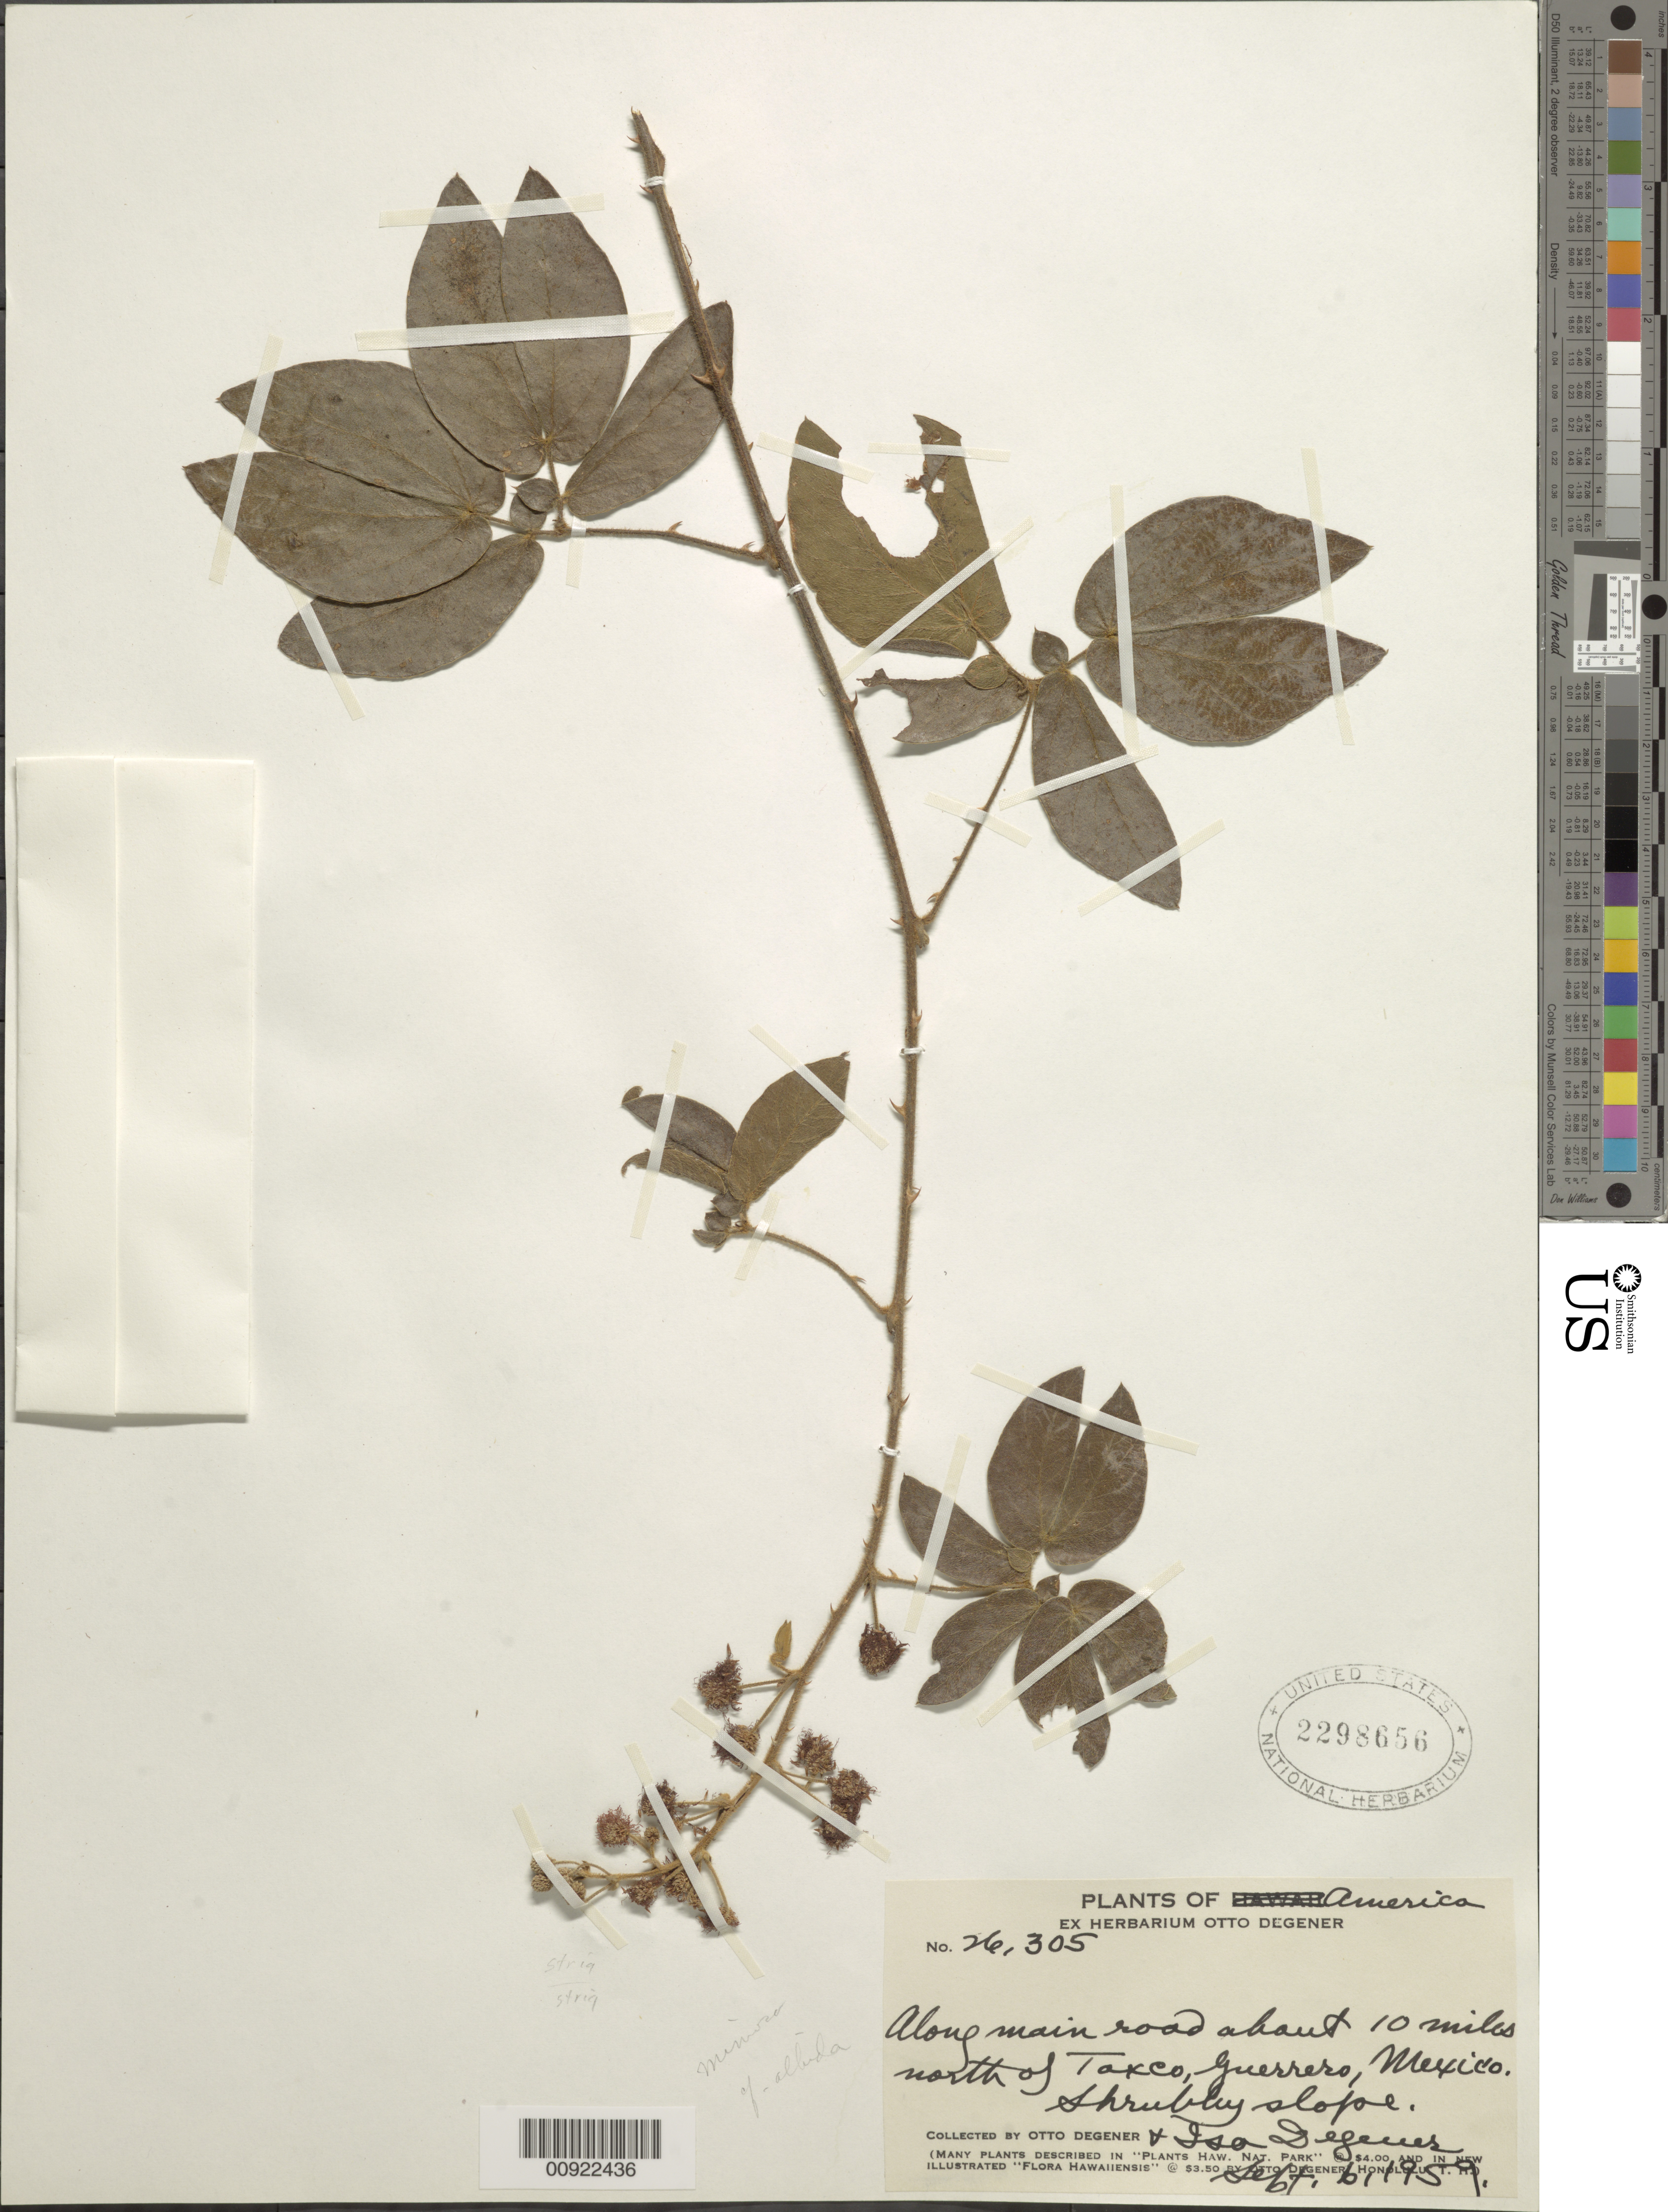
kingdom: Plantae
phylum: Tracheophyta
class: Magnoliopsida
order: Fabales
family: Fabaceae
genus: Mimosa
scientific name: Mimosa albida var. strigosa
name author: (Willd.) B.L. Rob.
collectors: O. Degener & I. Degener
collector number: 26,305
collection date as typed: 06 Sep 1959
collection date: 1959-09-06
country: Mexico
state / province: Guerrero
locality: Along main road about 10 miles north of Taxco, Guerrero.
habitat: Shrubby slope.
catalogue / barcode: US 2298656